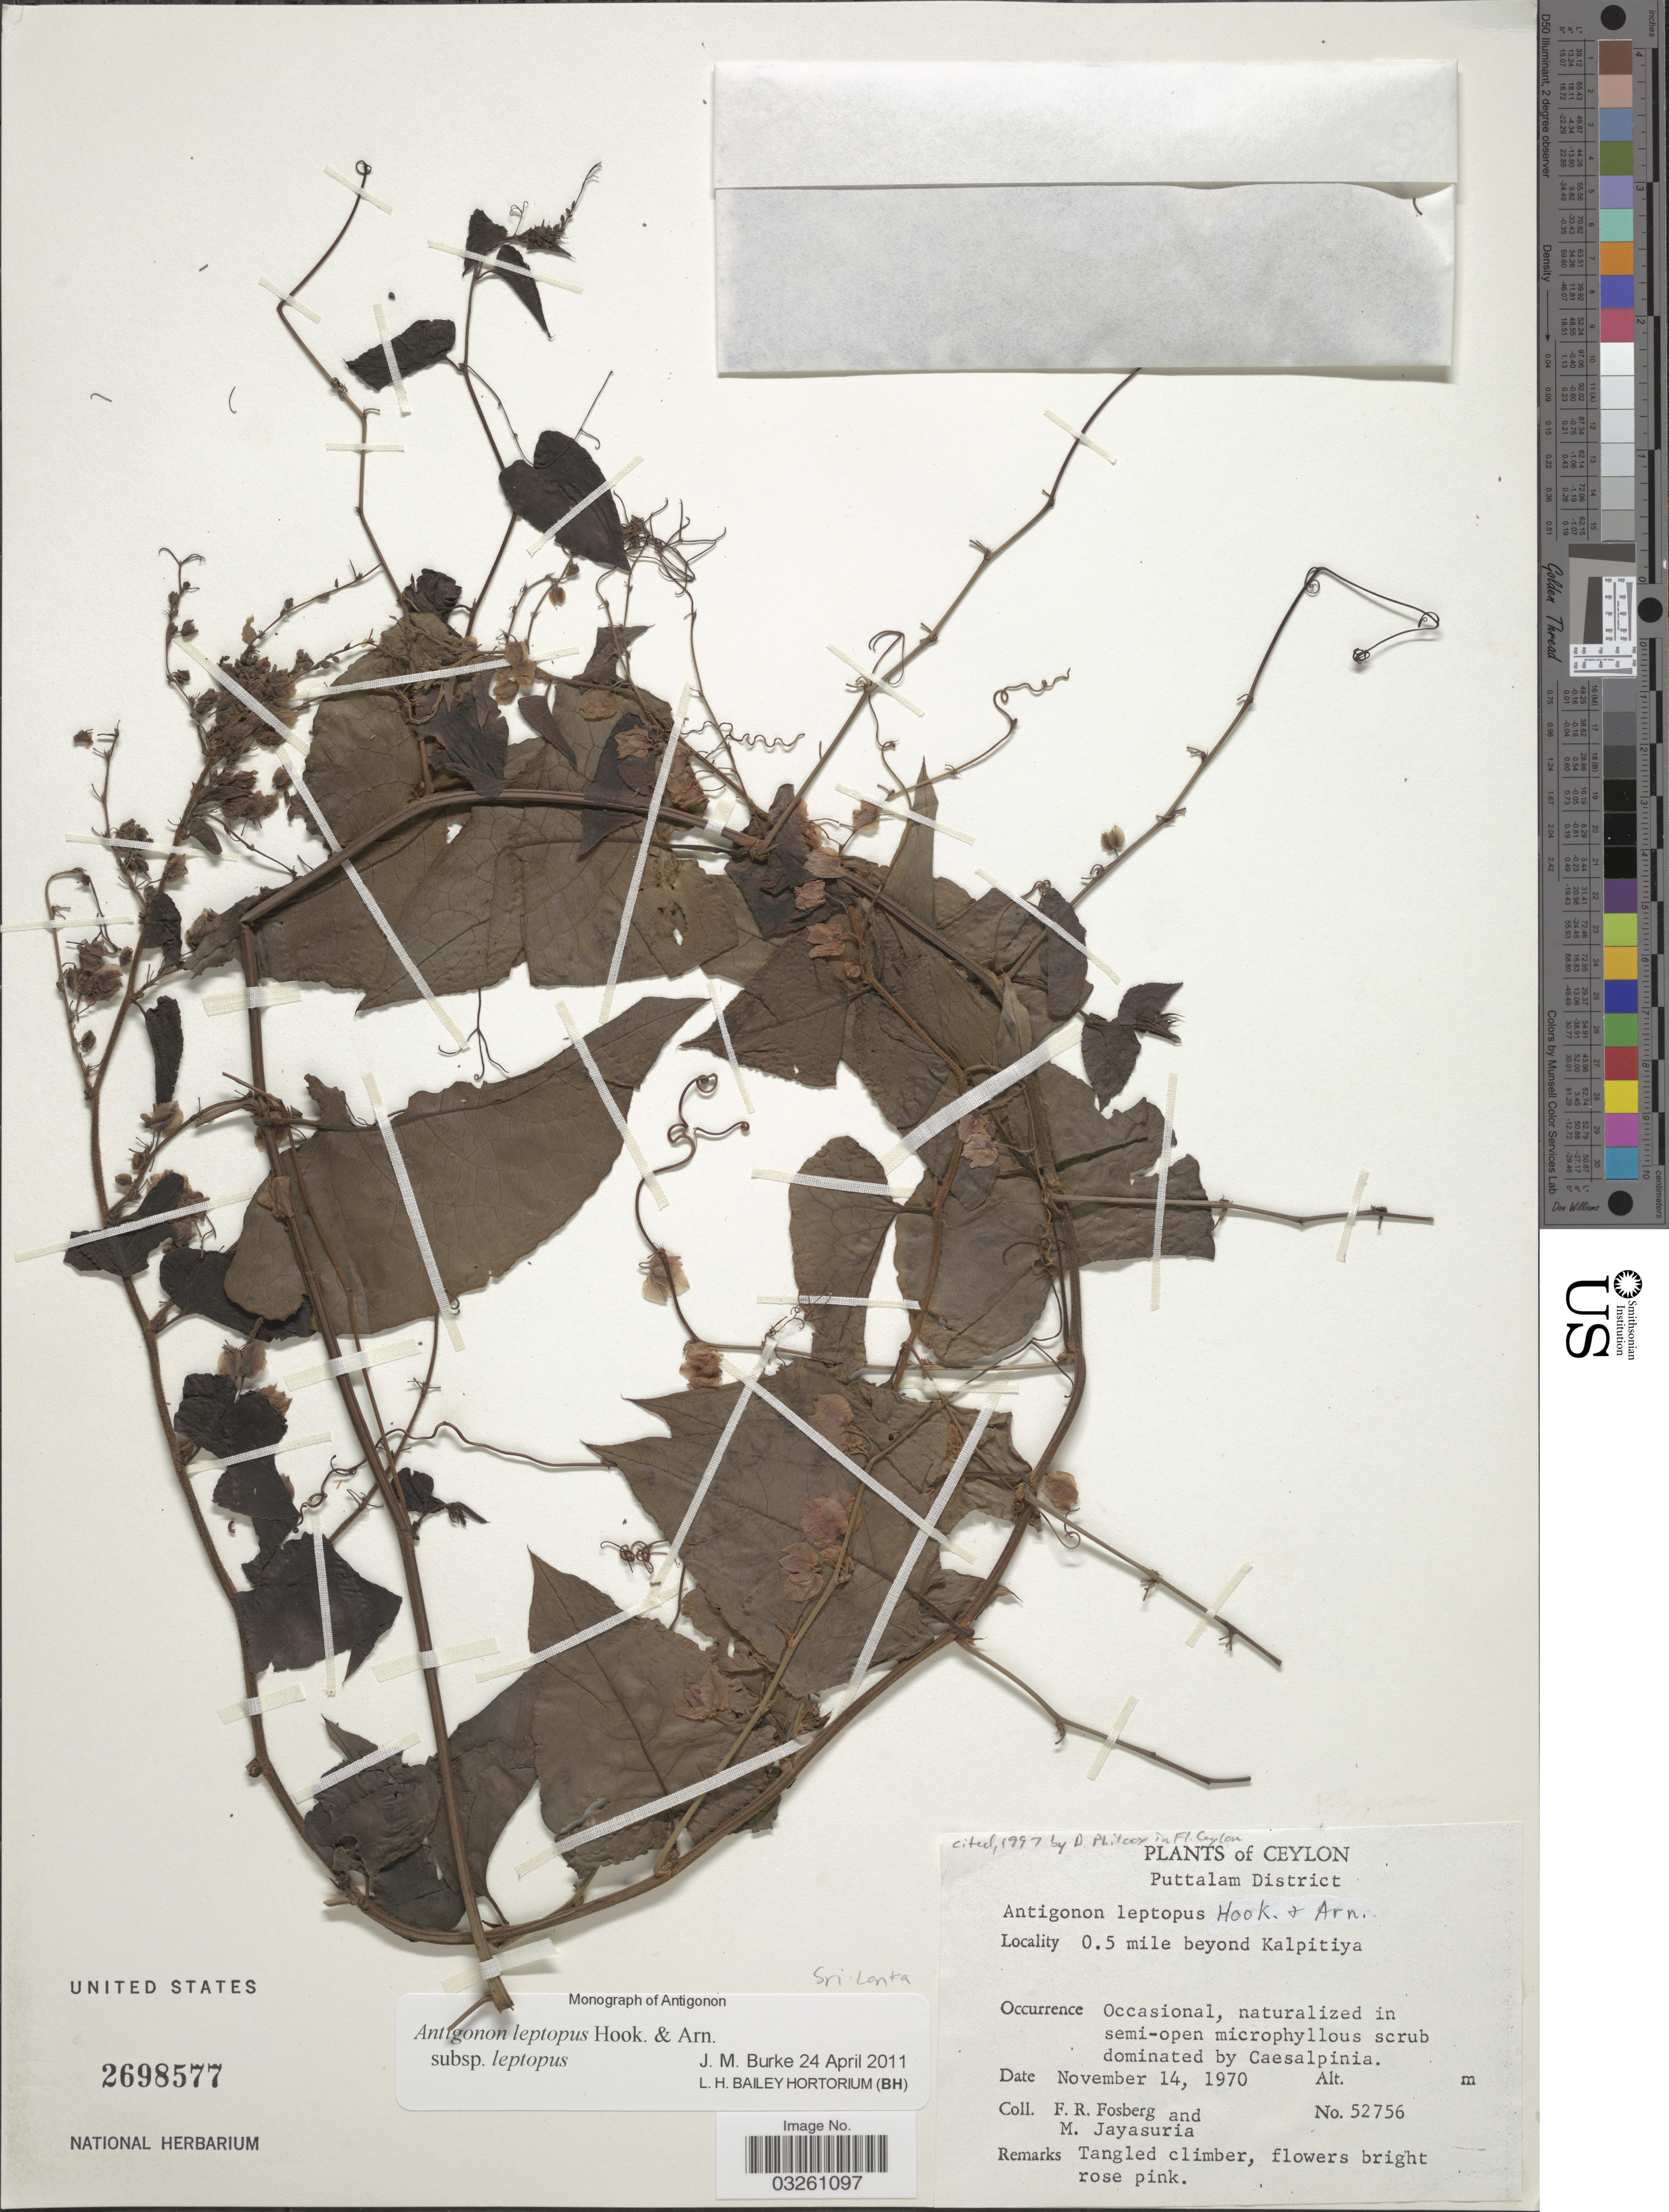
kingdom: Plantae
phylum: Tracheophyta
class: Magnoliopsida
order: Caryophyllales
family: Polygonaceae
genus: Antigonon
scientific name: Antigonon leptopus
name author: Hook. & Arn.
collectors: F. R. Fosberg & M. Jayasuriya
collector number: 52756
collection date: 1970-11-14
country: Sri Lanka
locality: Ceylon. Puttalam District. 0.5 mile beyond Kalpitaya.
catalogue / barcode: US 2698577